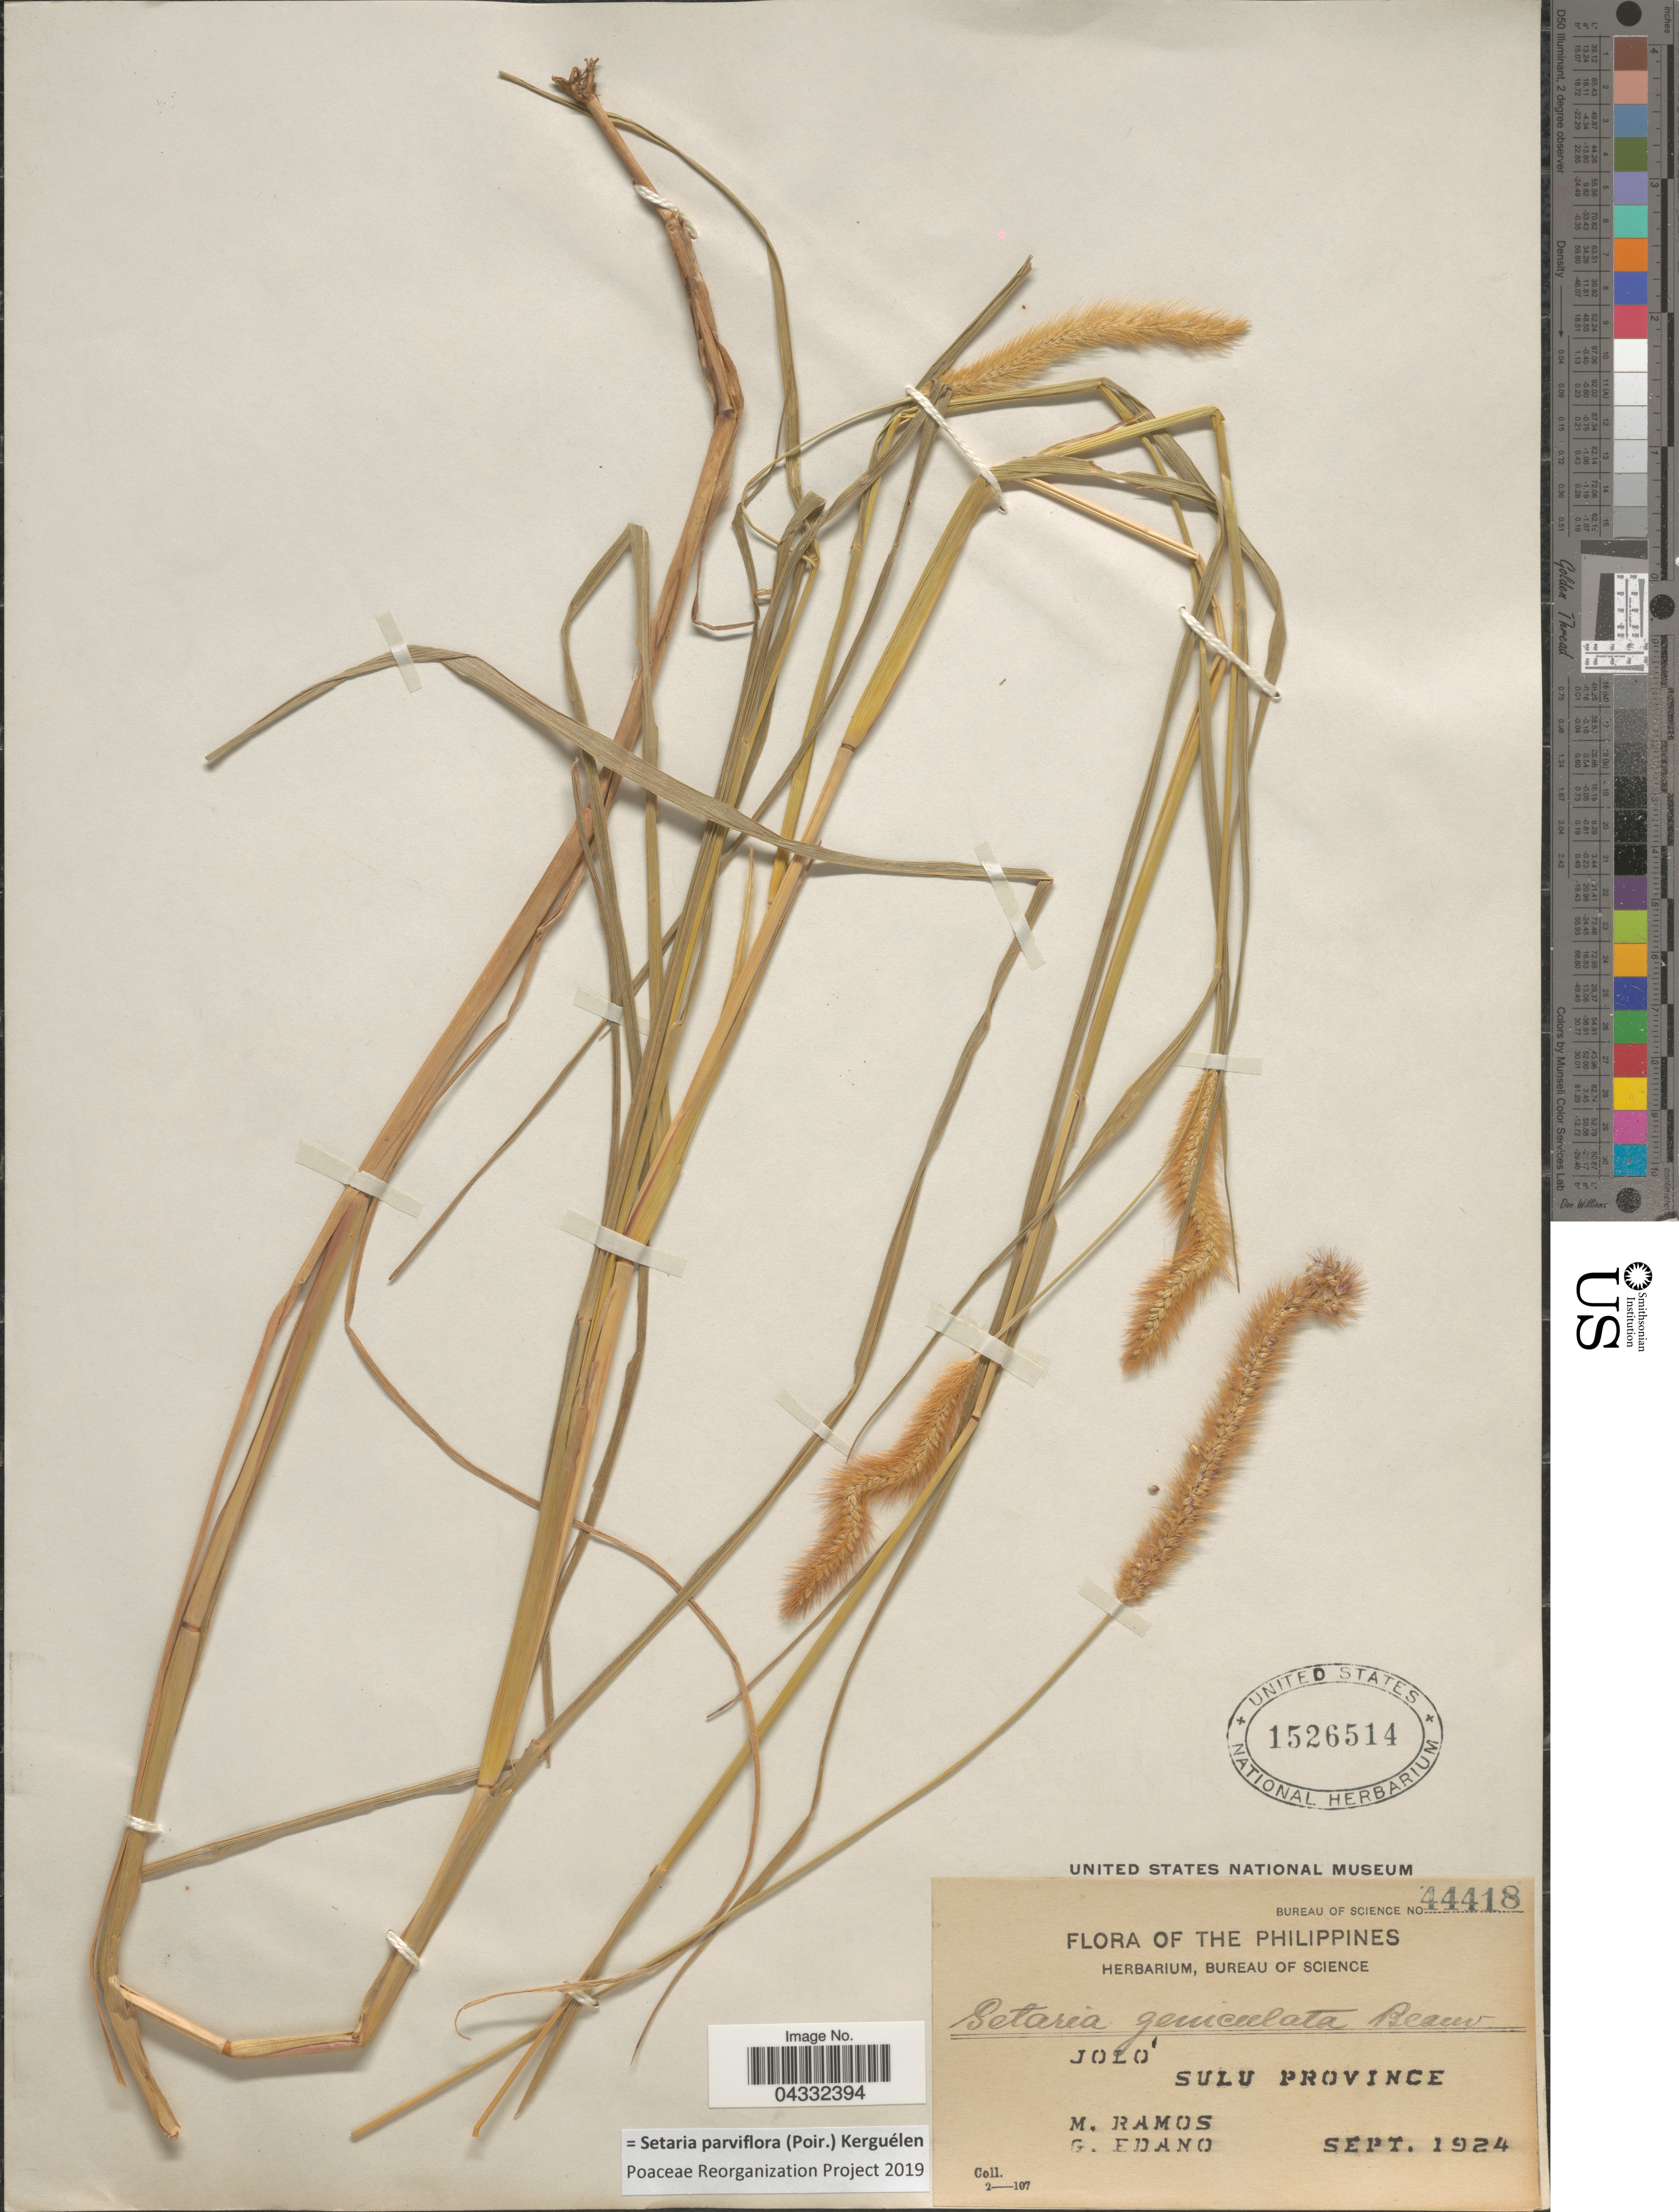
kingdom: Plantae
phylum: Tracheophyta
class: Liliopsida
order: Poales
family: Poaceae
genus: Setaria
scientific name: Setaria parviflora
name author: (Poir.) Kerguélen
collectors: M. Ramos & G. Edaño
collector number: Bureau of Science 44418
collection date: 1924-09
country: Philippines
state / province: Muslim Mindanao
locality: Jolo. Sulu Province.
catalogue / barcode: US 1526514